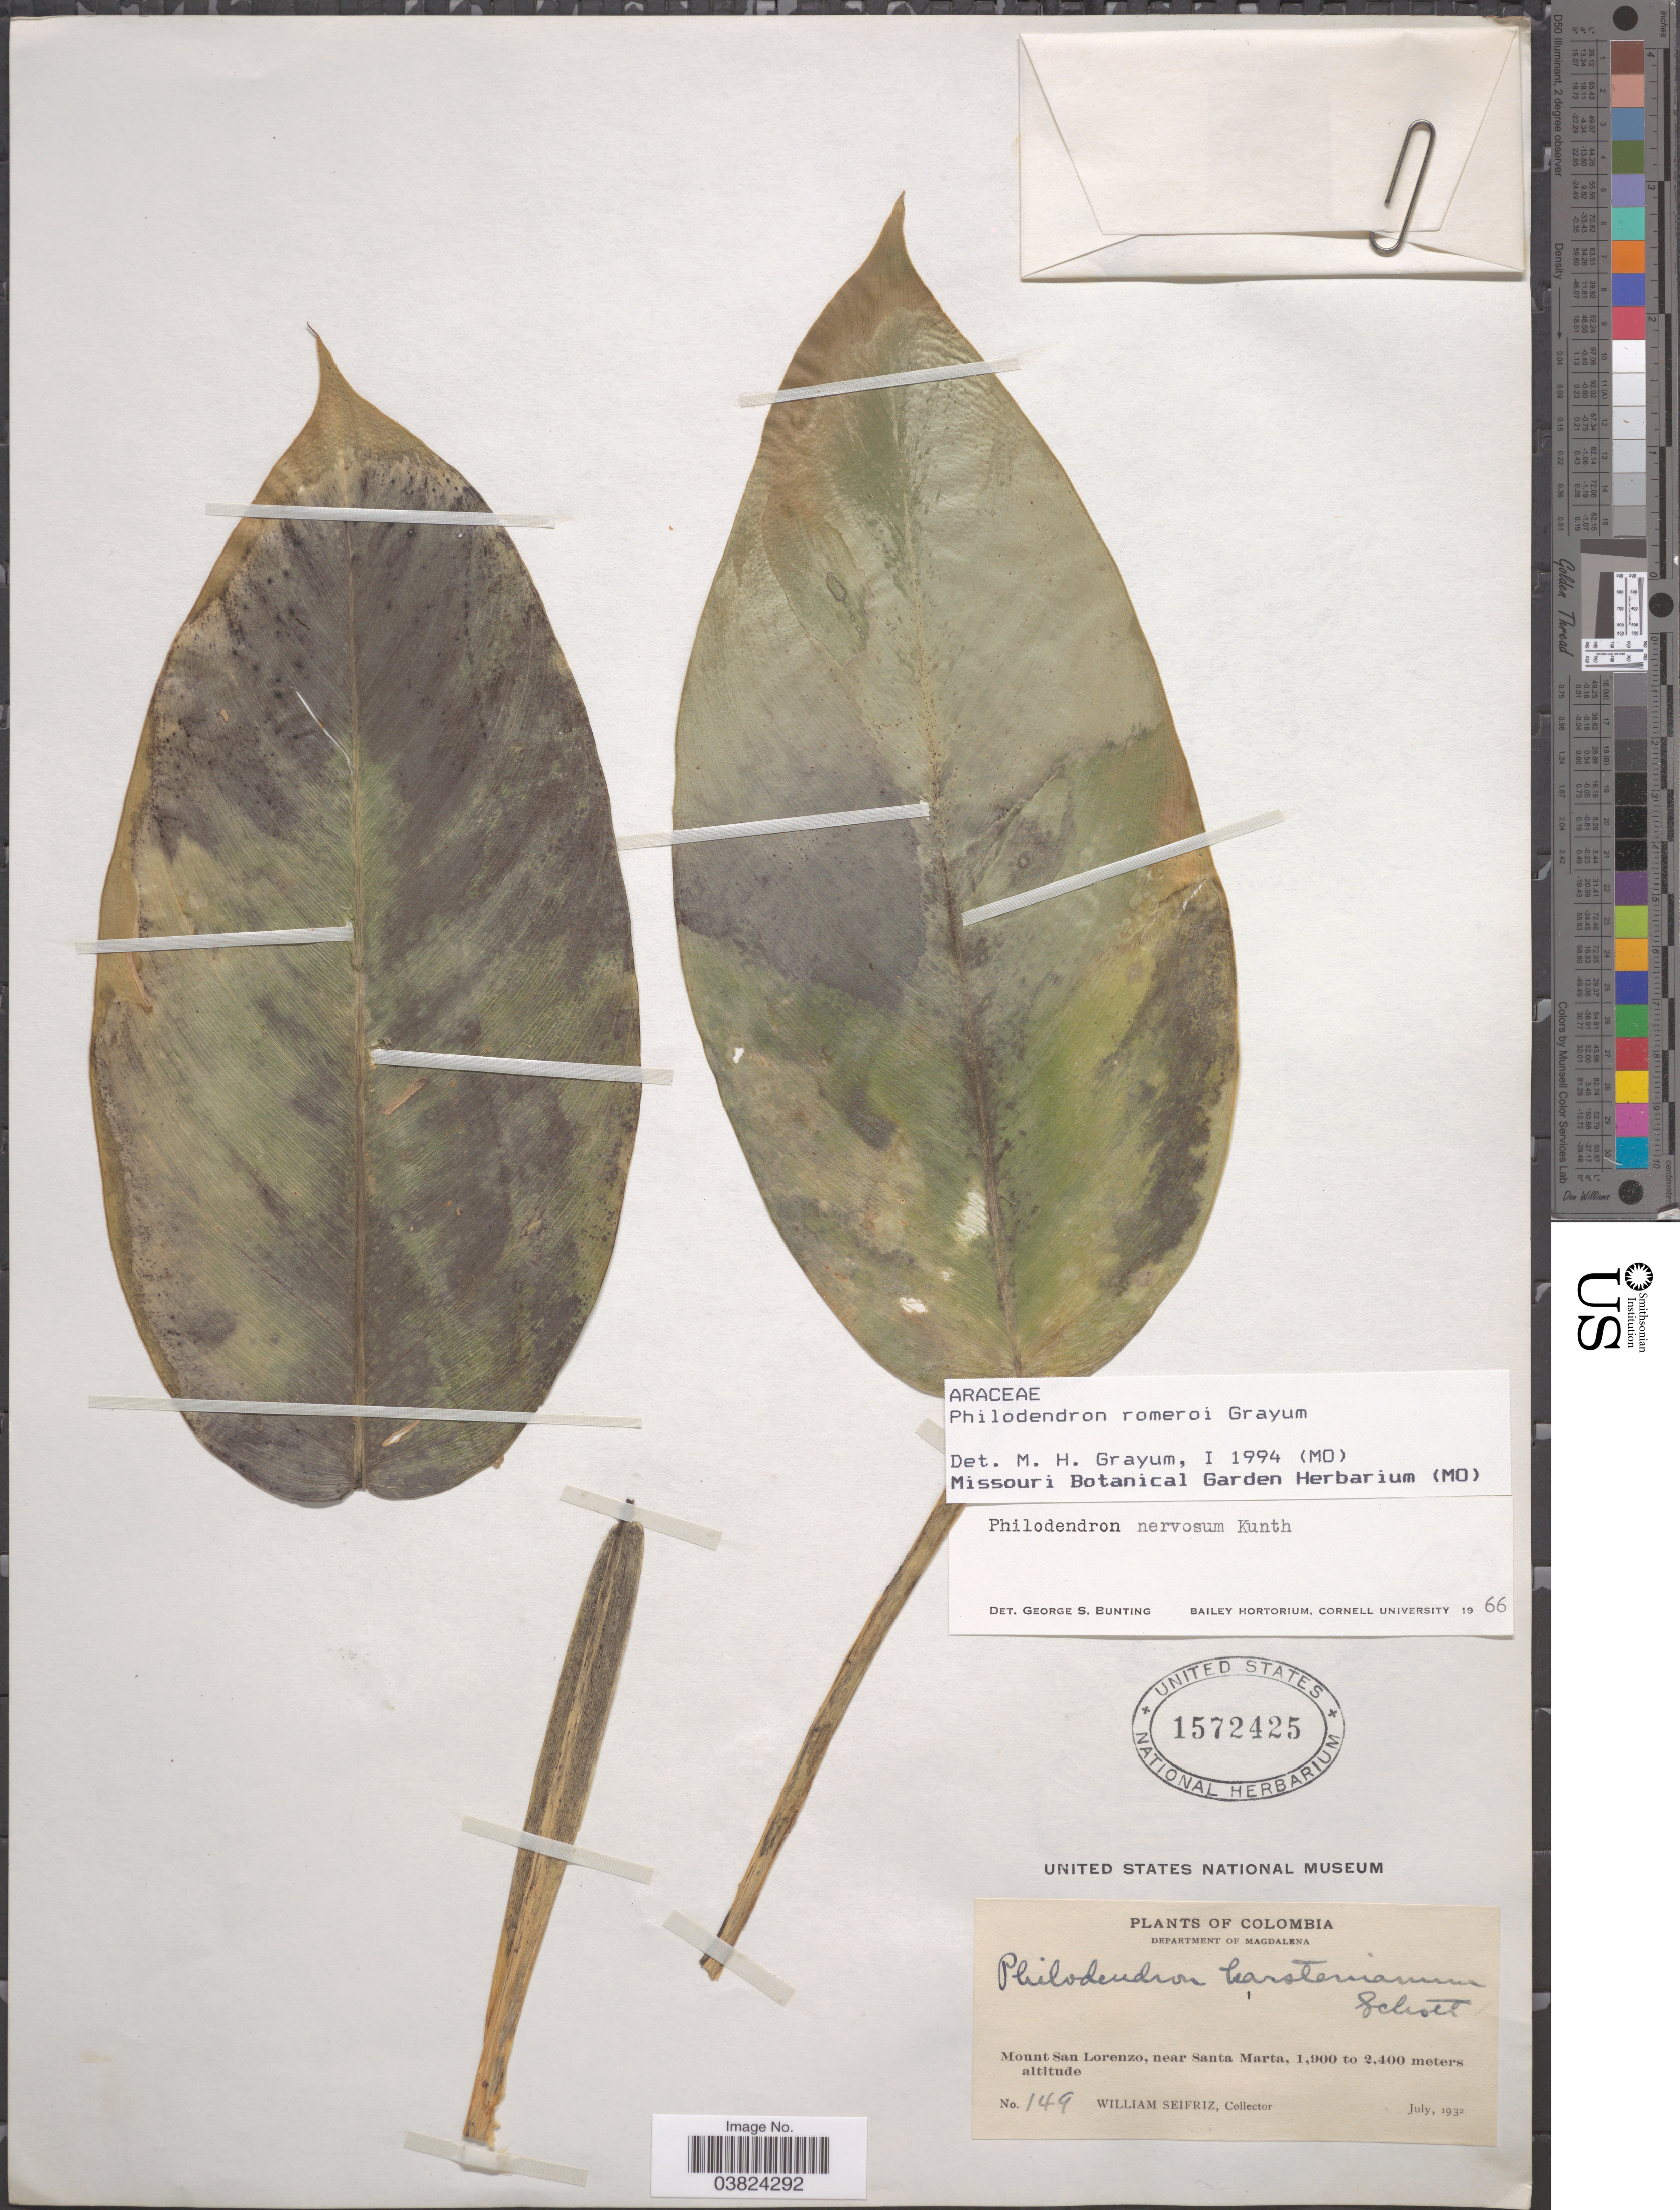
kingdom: Plantae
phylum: Tracheophyta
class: Liliopsida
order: Alismatales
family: Araceae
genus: Philodendron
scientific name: Philodendron romeroi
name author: Grayum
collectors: W. Seifriz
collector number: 149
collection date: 1932-07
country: Colombia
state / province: Magdalena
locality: Department of Magdalena. Mount San Lorenzo, near Santa Maria.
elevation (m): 1900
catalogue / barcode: US 1572425